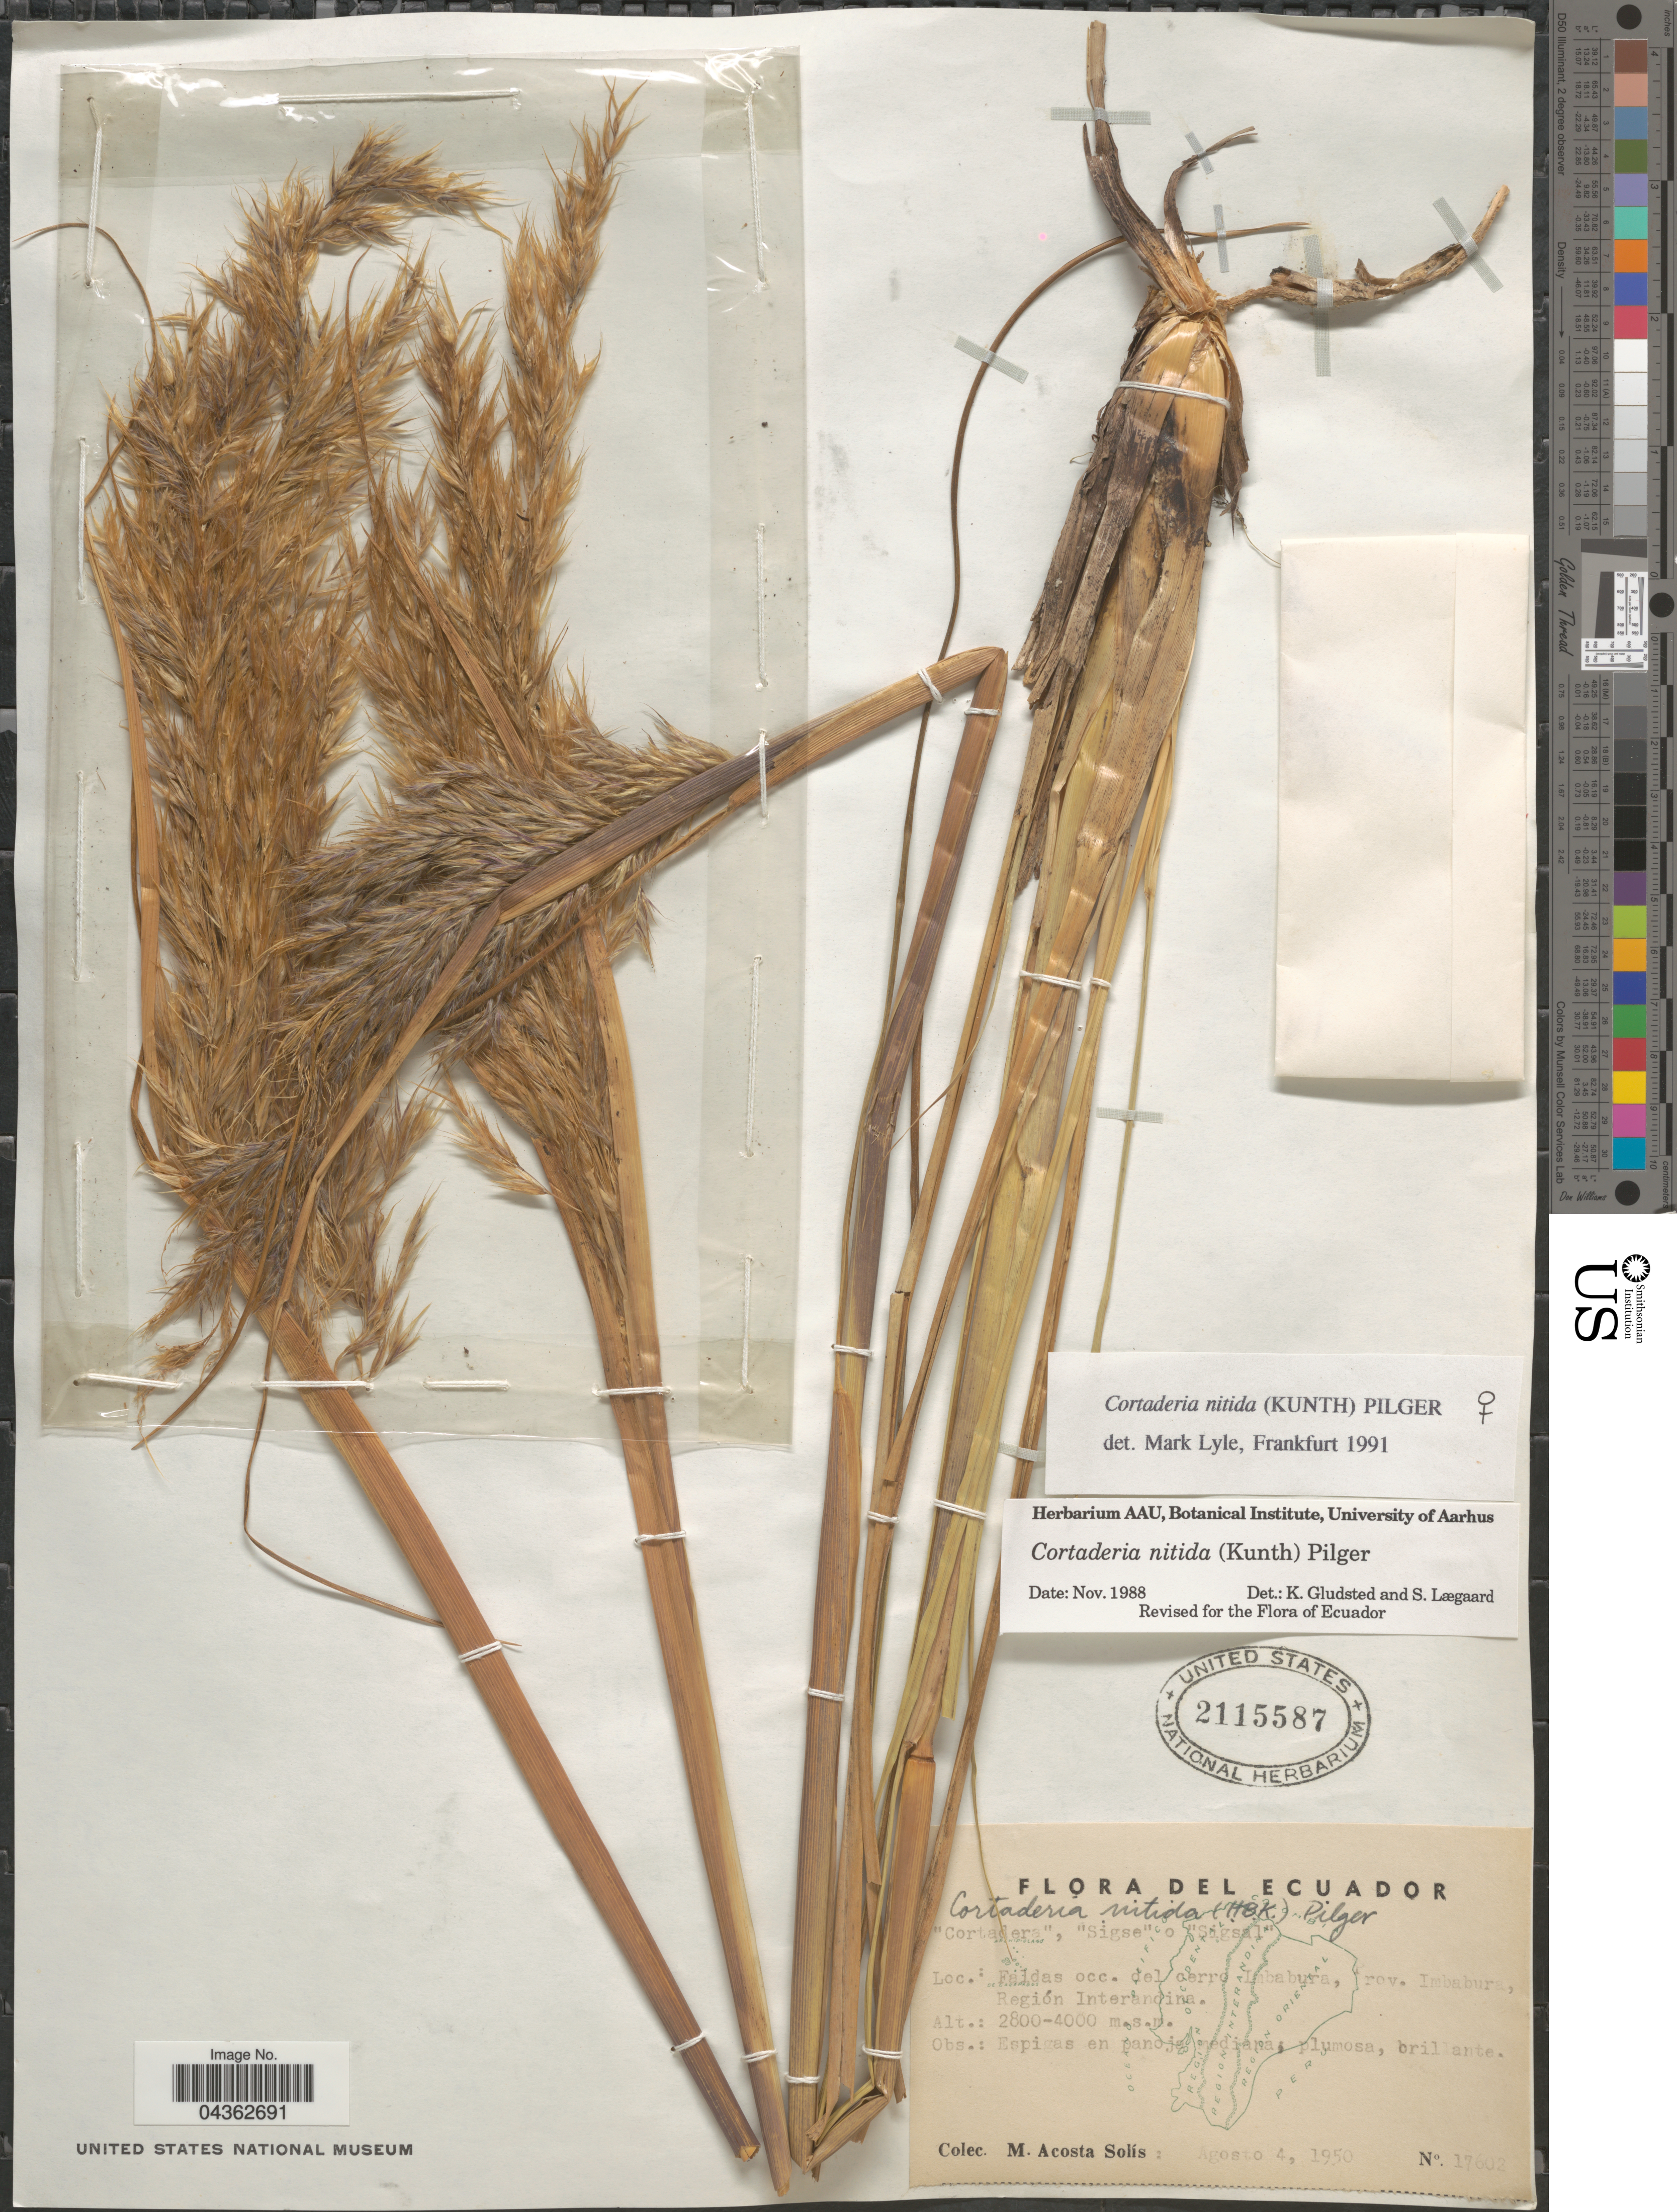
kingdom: Plantae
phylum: Tracheophyta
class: Liliopsida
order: Poales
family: Poaceae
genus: Cortaderia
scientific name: Cortaderia nitida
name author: (Kunth) Pilg.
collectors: M. Acosta Solis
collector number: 17602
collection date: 1950-08-04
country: Ecuador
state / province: Imbabura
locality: Faldas occ. del cerro Imbabura, Región Interandina.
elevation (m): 2800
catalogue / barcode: US 2115587